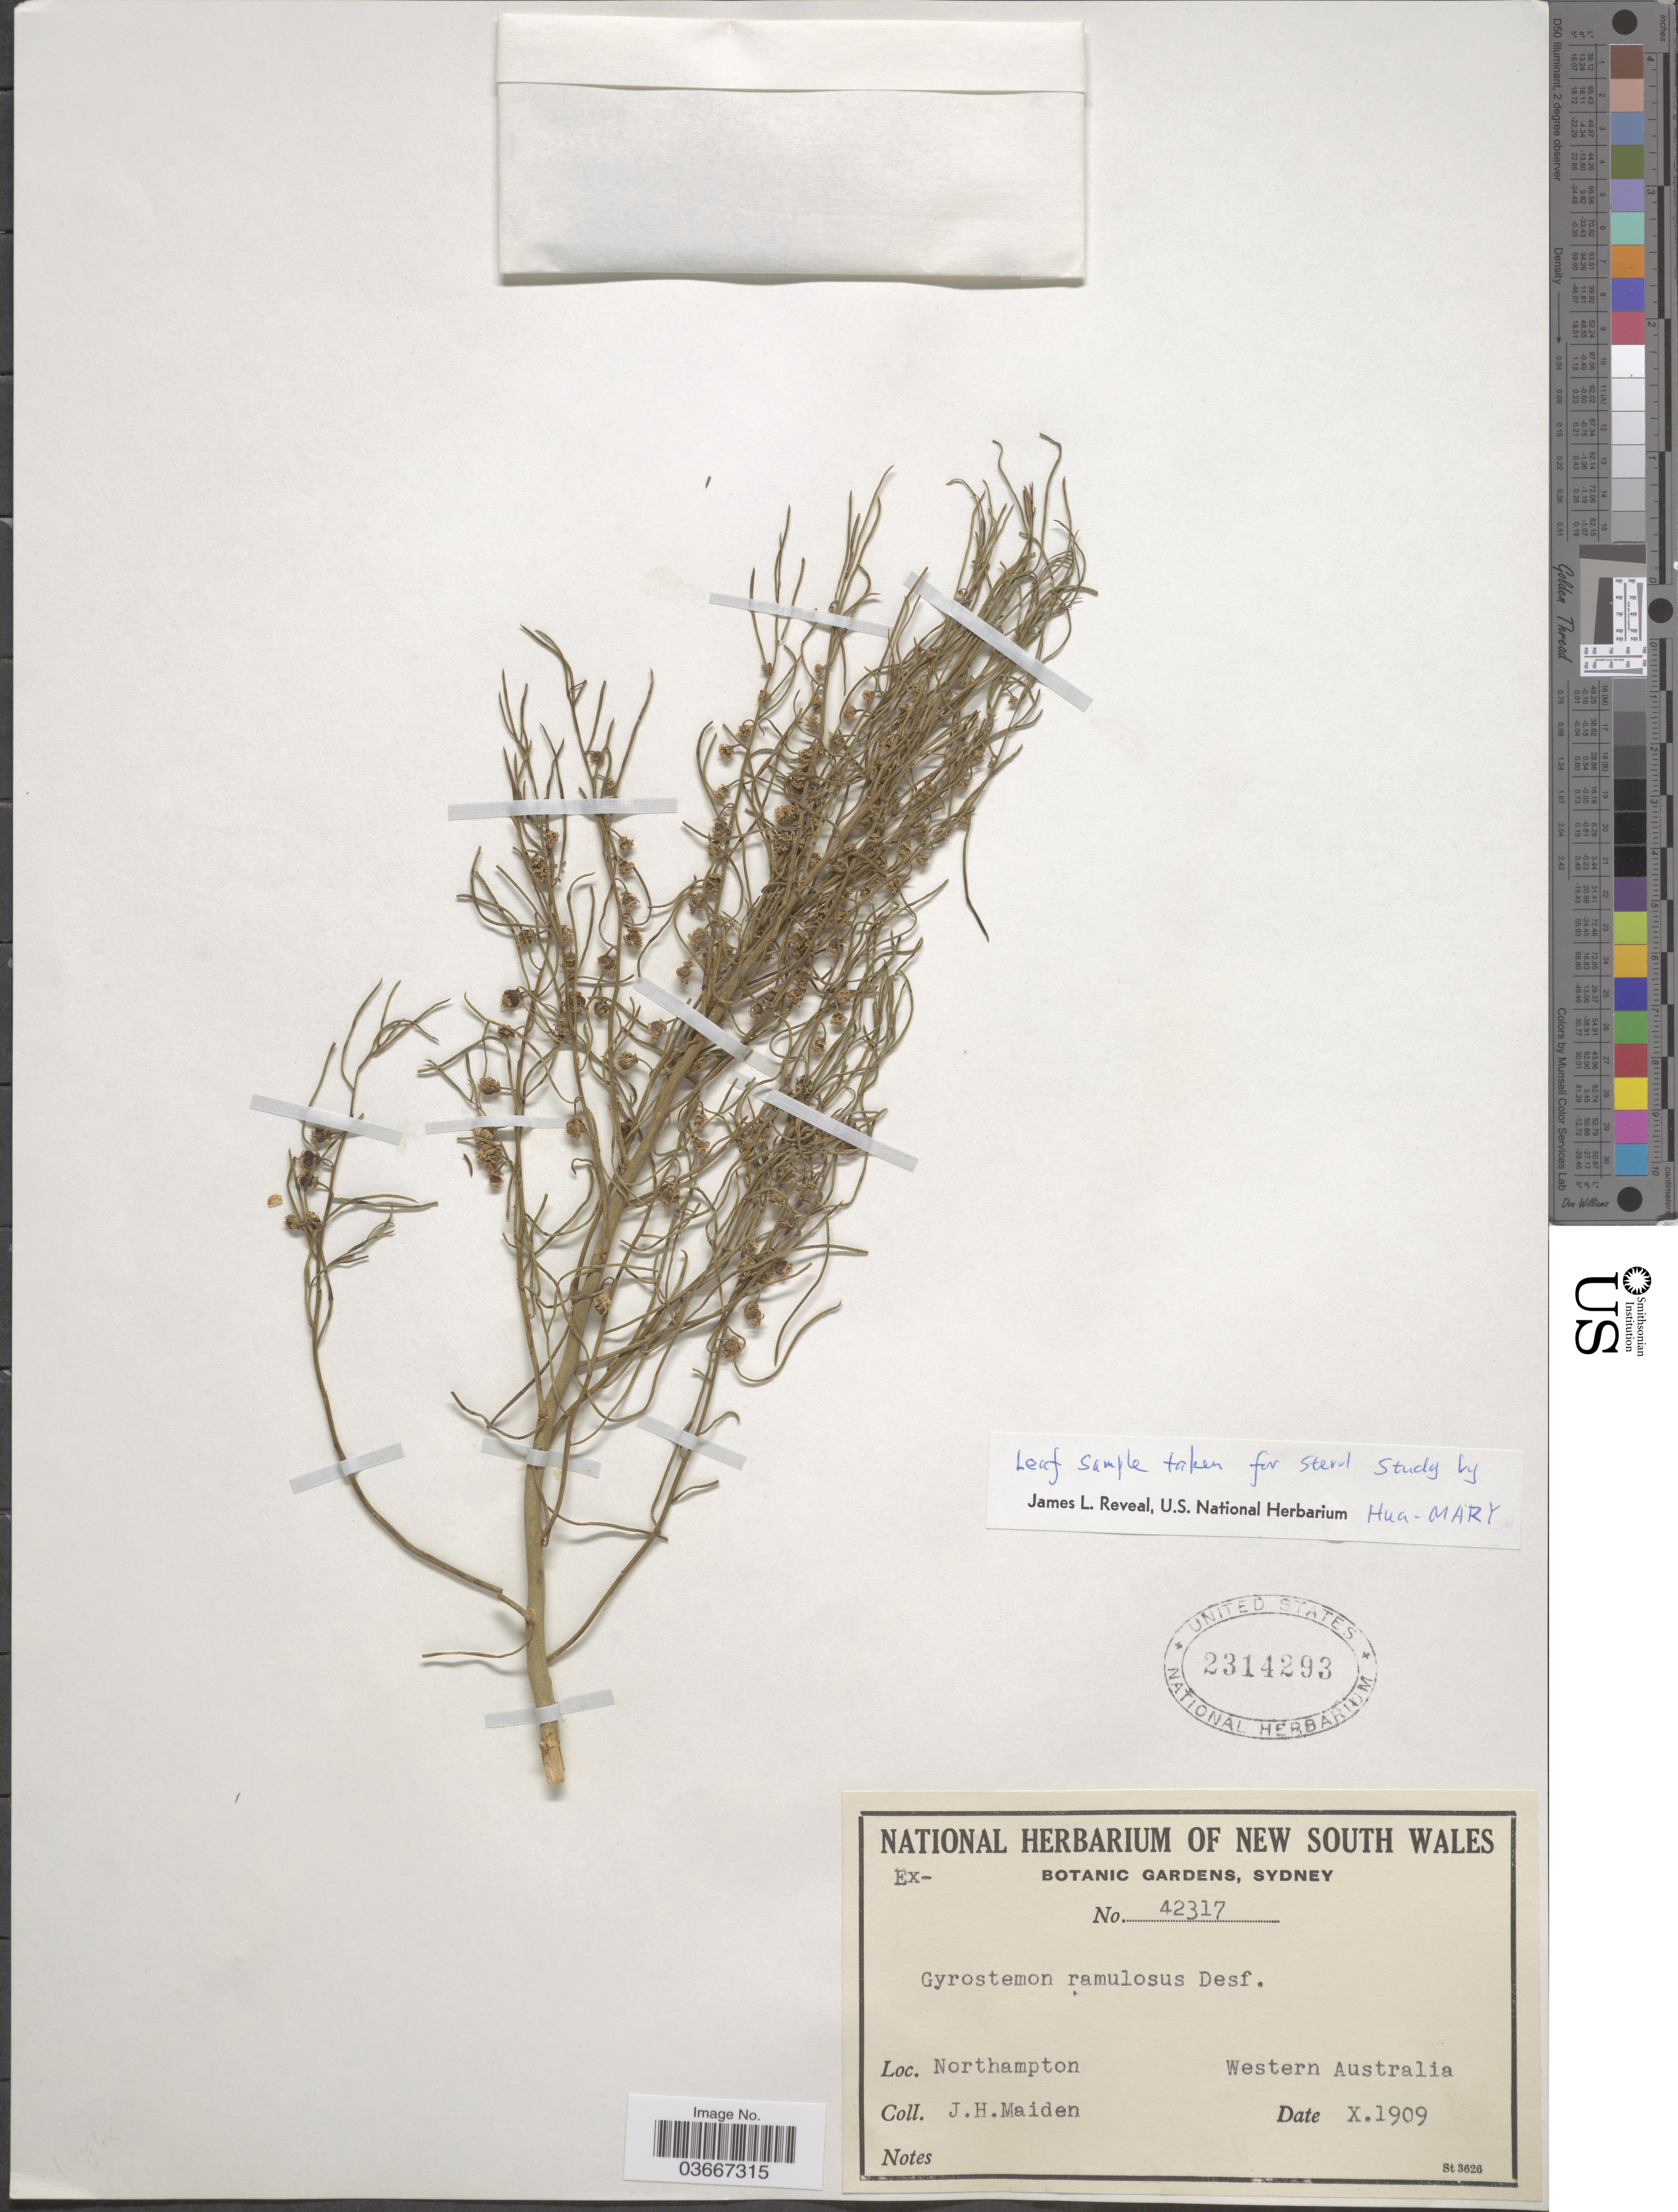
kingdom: Plantae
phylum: Tracheophyta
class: Magnoliopsida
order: Brassicales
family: Gyrostemonaceae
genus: Gyrostemon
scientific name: Gyrostemon ramulosus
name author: Desf.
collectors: J. Maiden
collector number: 42317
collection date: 1909-10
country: Australia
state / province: Western Australia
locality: Northampton.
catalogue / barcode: US 2314293